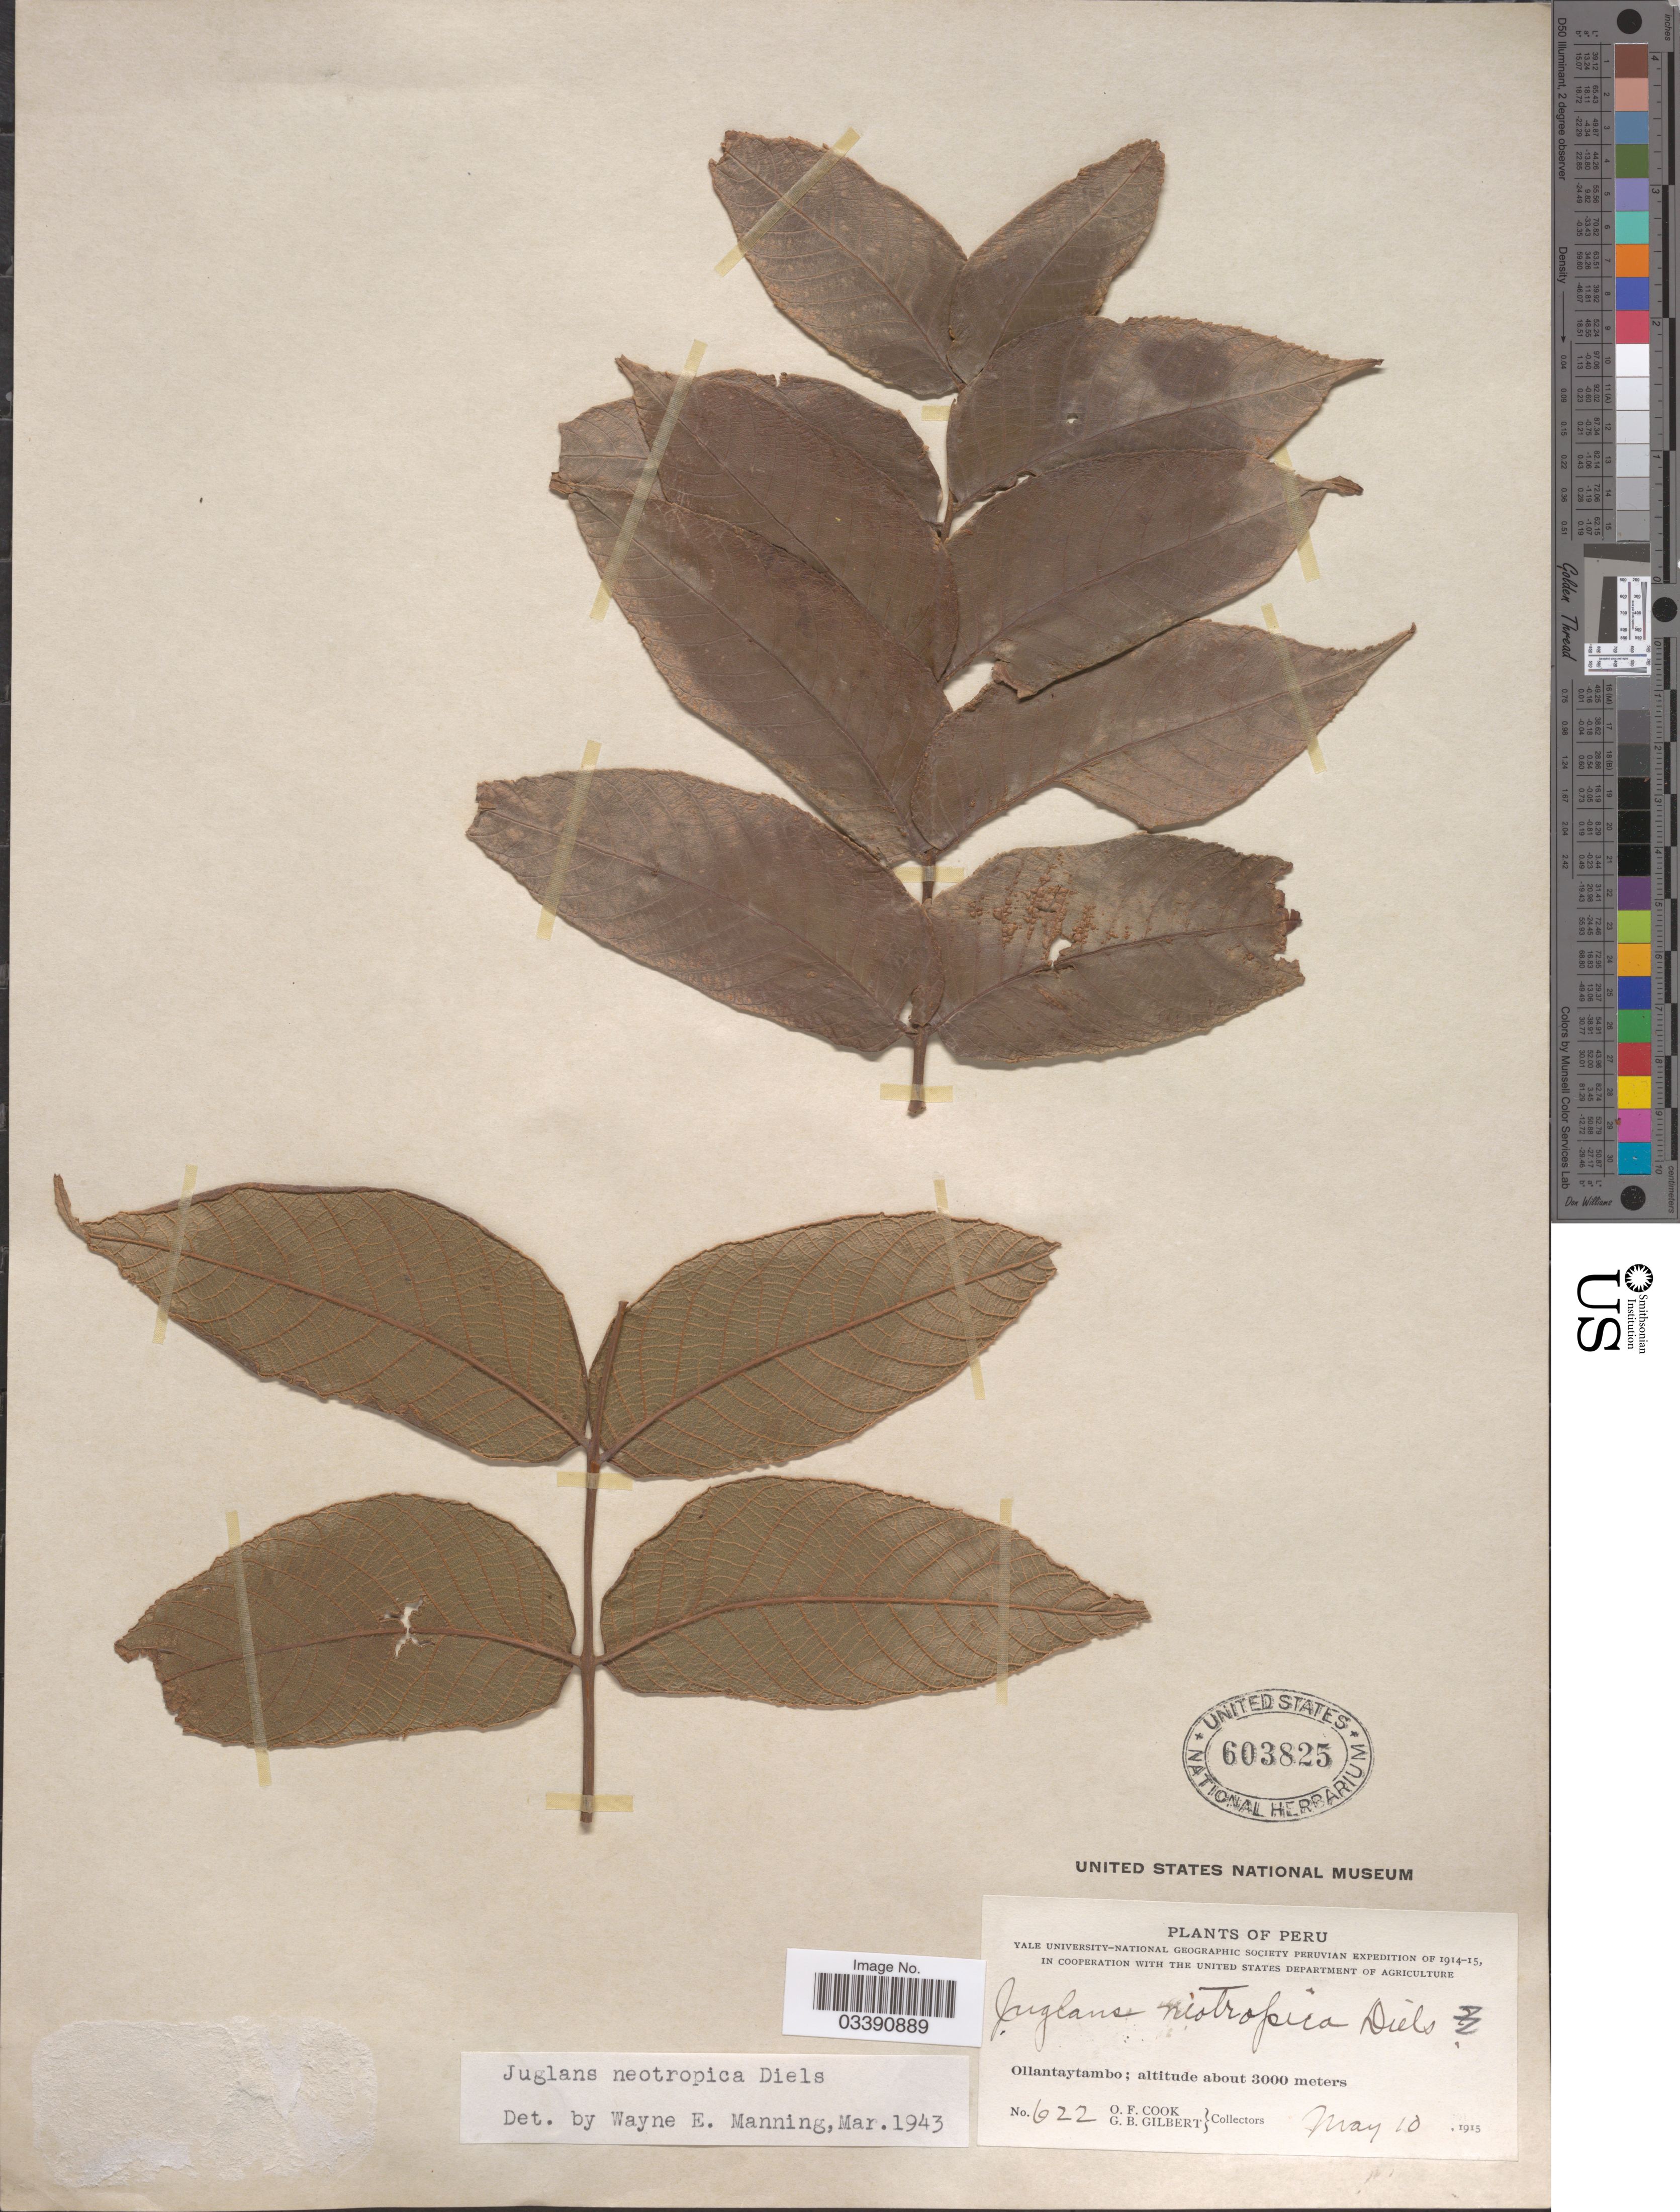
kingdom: Plantae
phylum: Tracheophyta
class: Magnoliopsida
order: Fagales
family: Juglandaceae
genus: Juglans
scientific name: Juglans neotropica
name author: Diels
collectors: O. F. Cook & G. B. Gilbert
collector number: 622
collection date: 1915-05-10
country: Peru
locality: Ollantaytambo.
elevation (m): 3000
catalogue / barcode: US 603825